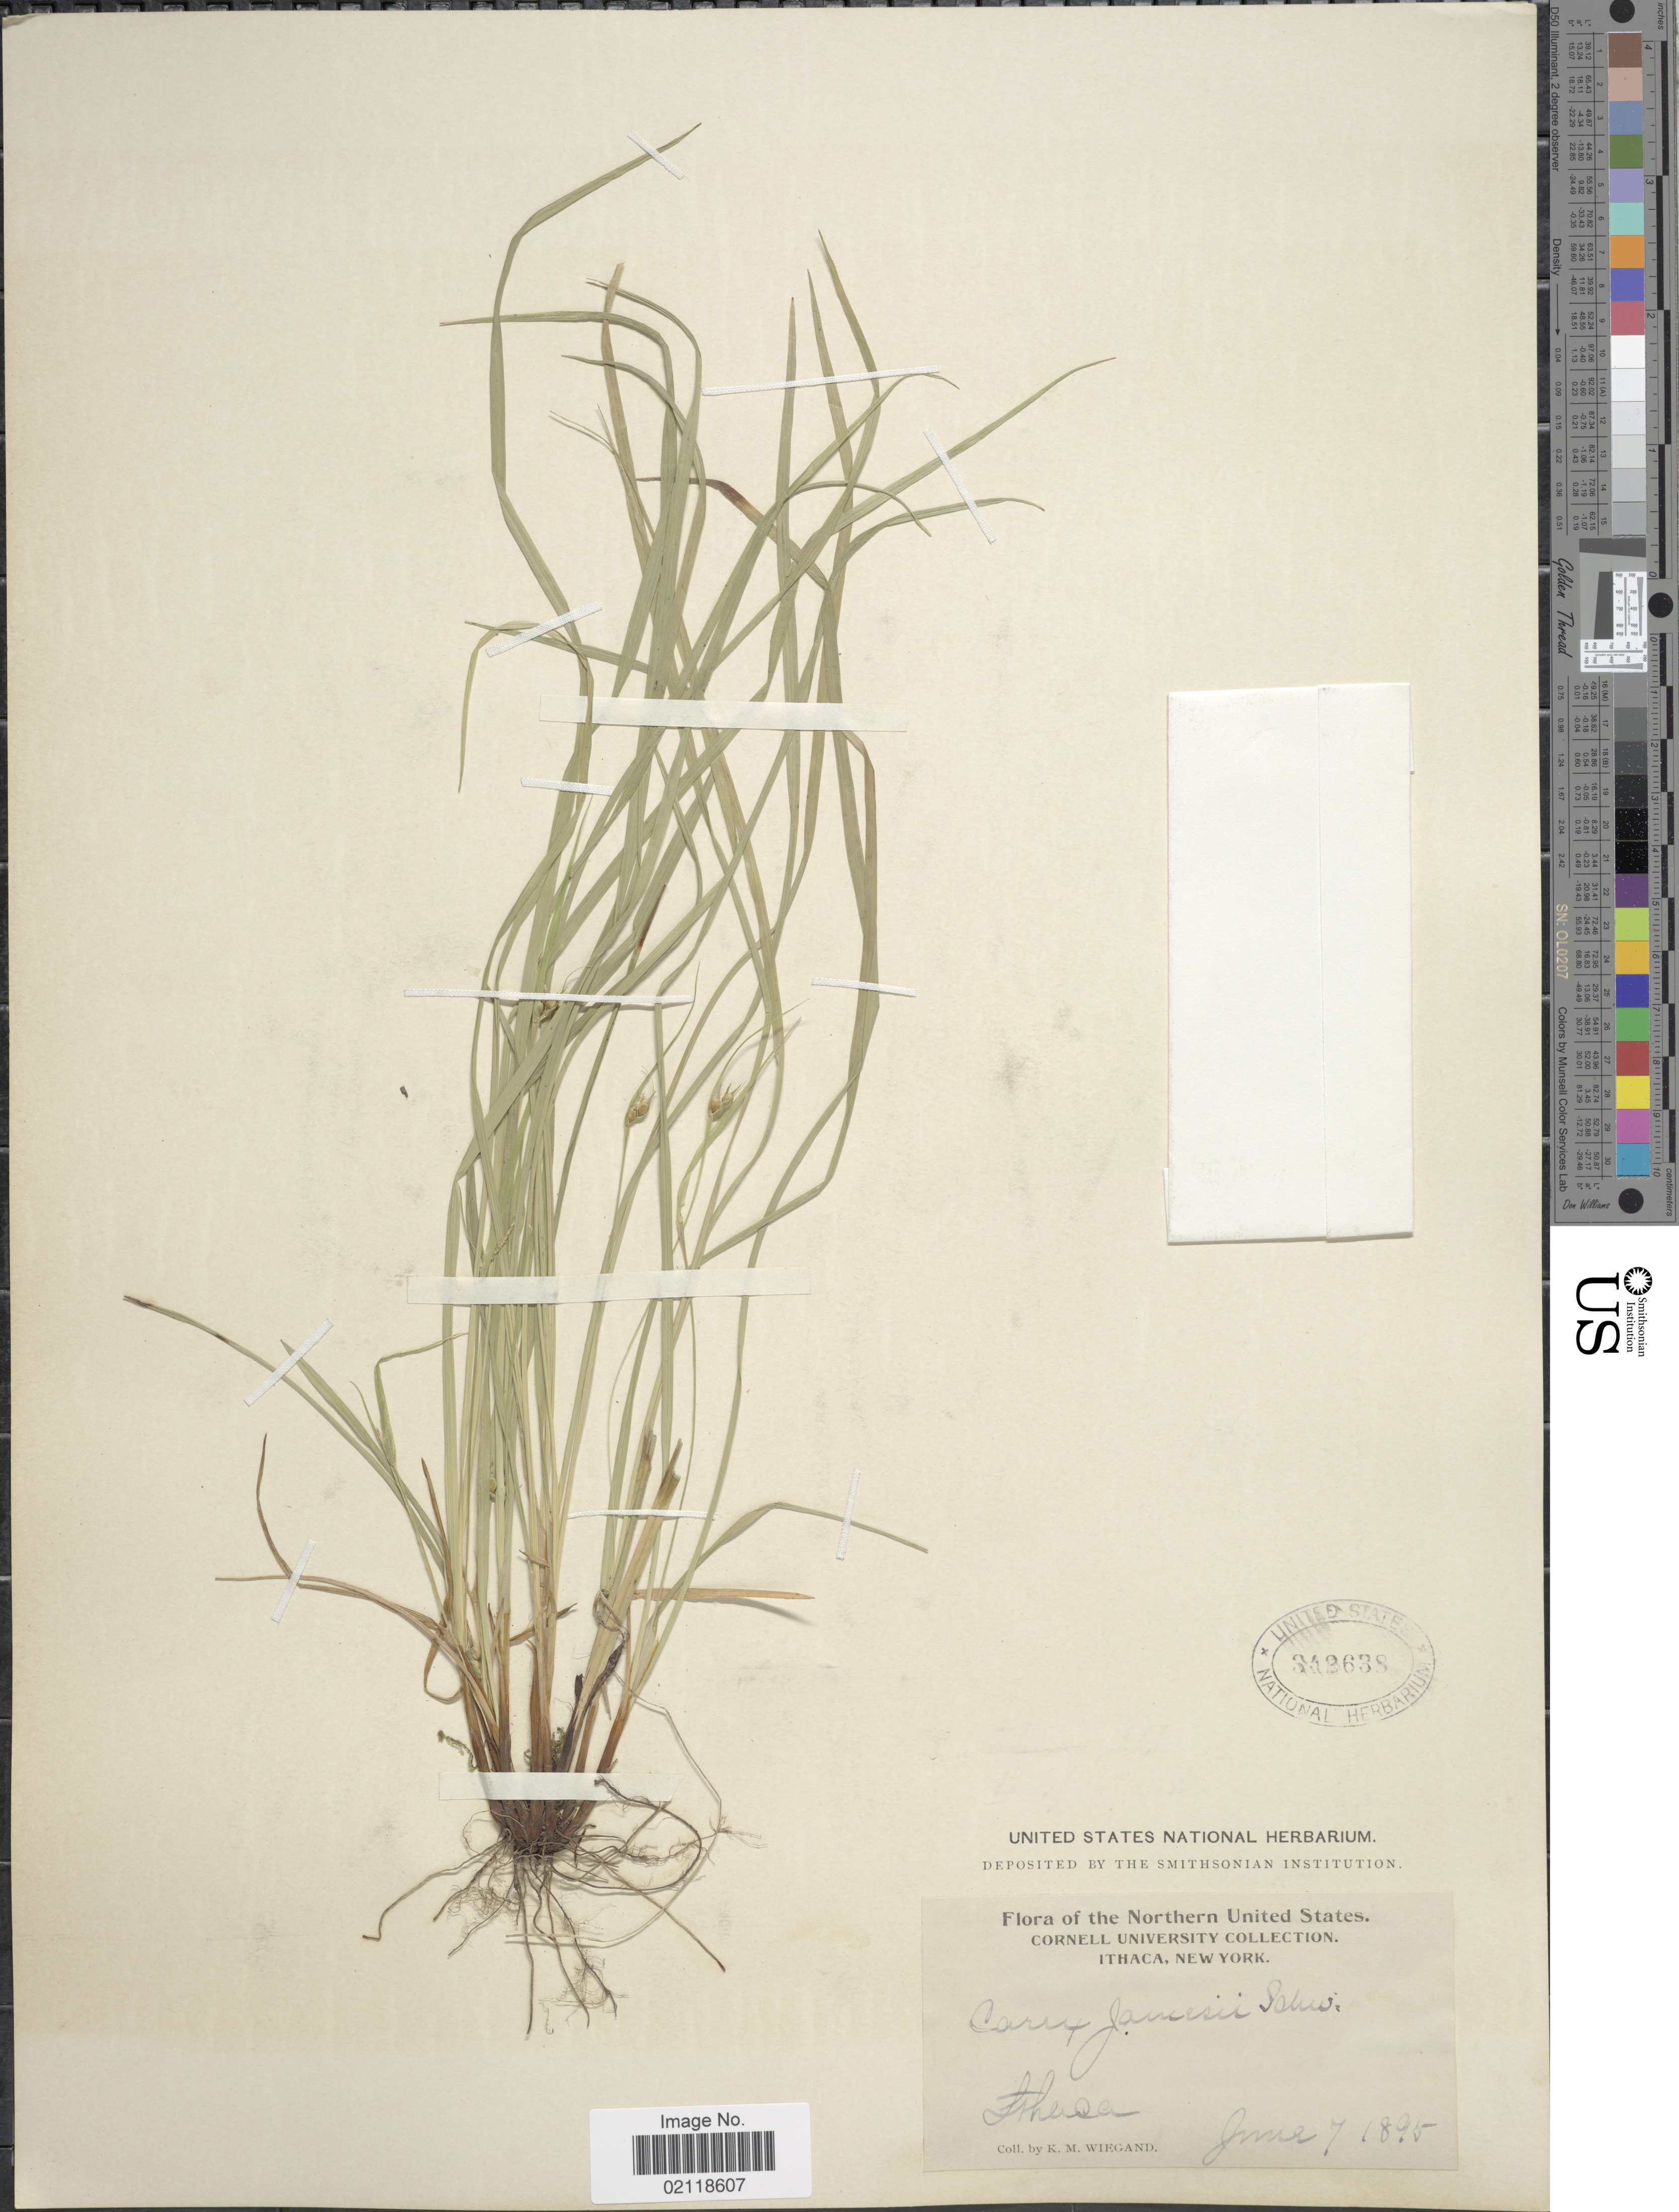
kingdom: Plantae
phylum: Tracheophyta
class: Liliopsida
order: Poales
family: Cyperaceae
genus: Carex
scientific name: Carex jamesii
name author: Schwein.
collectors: K. M. Wiegand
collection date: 1895-06-07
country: United States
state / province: New York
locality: Ithaca.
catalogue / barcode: US 342638